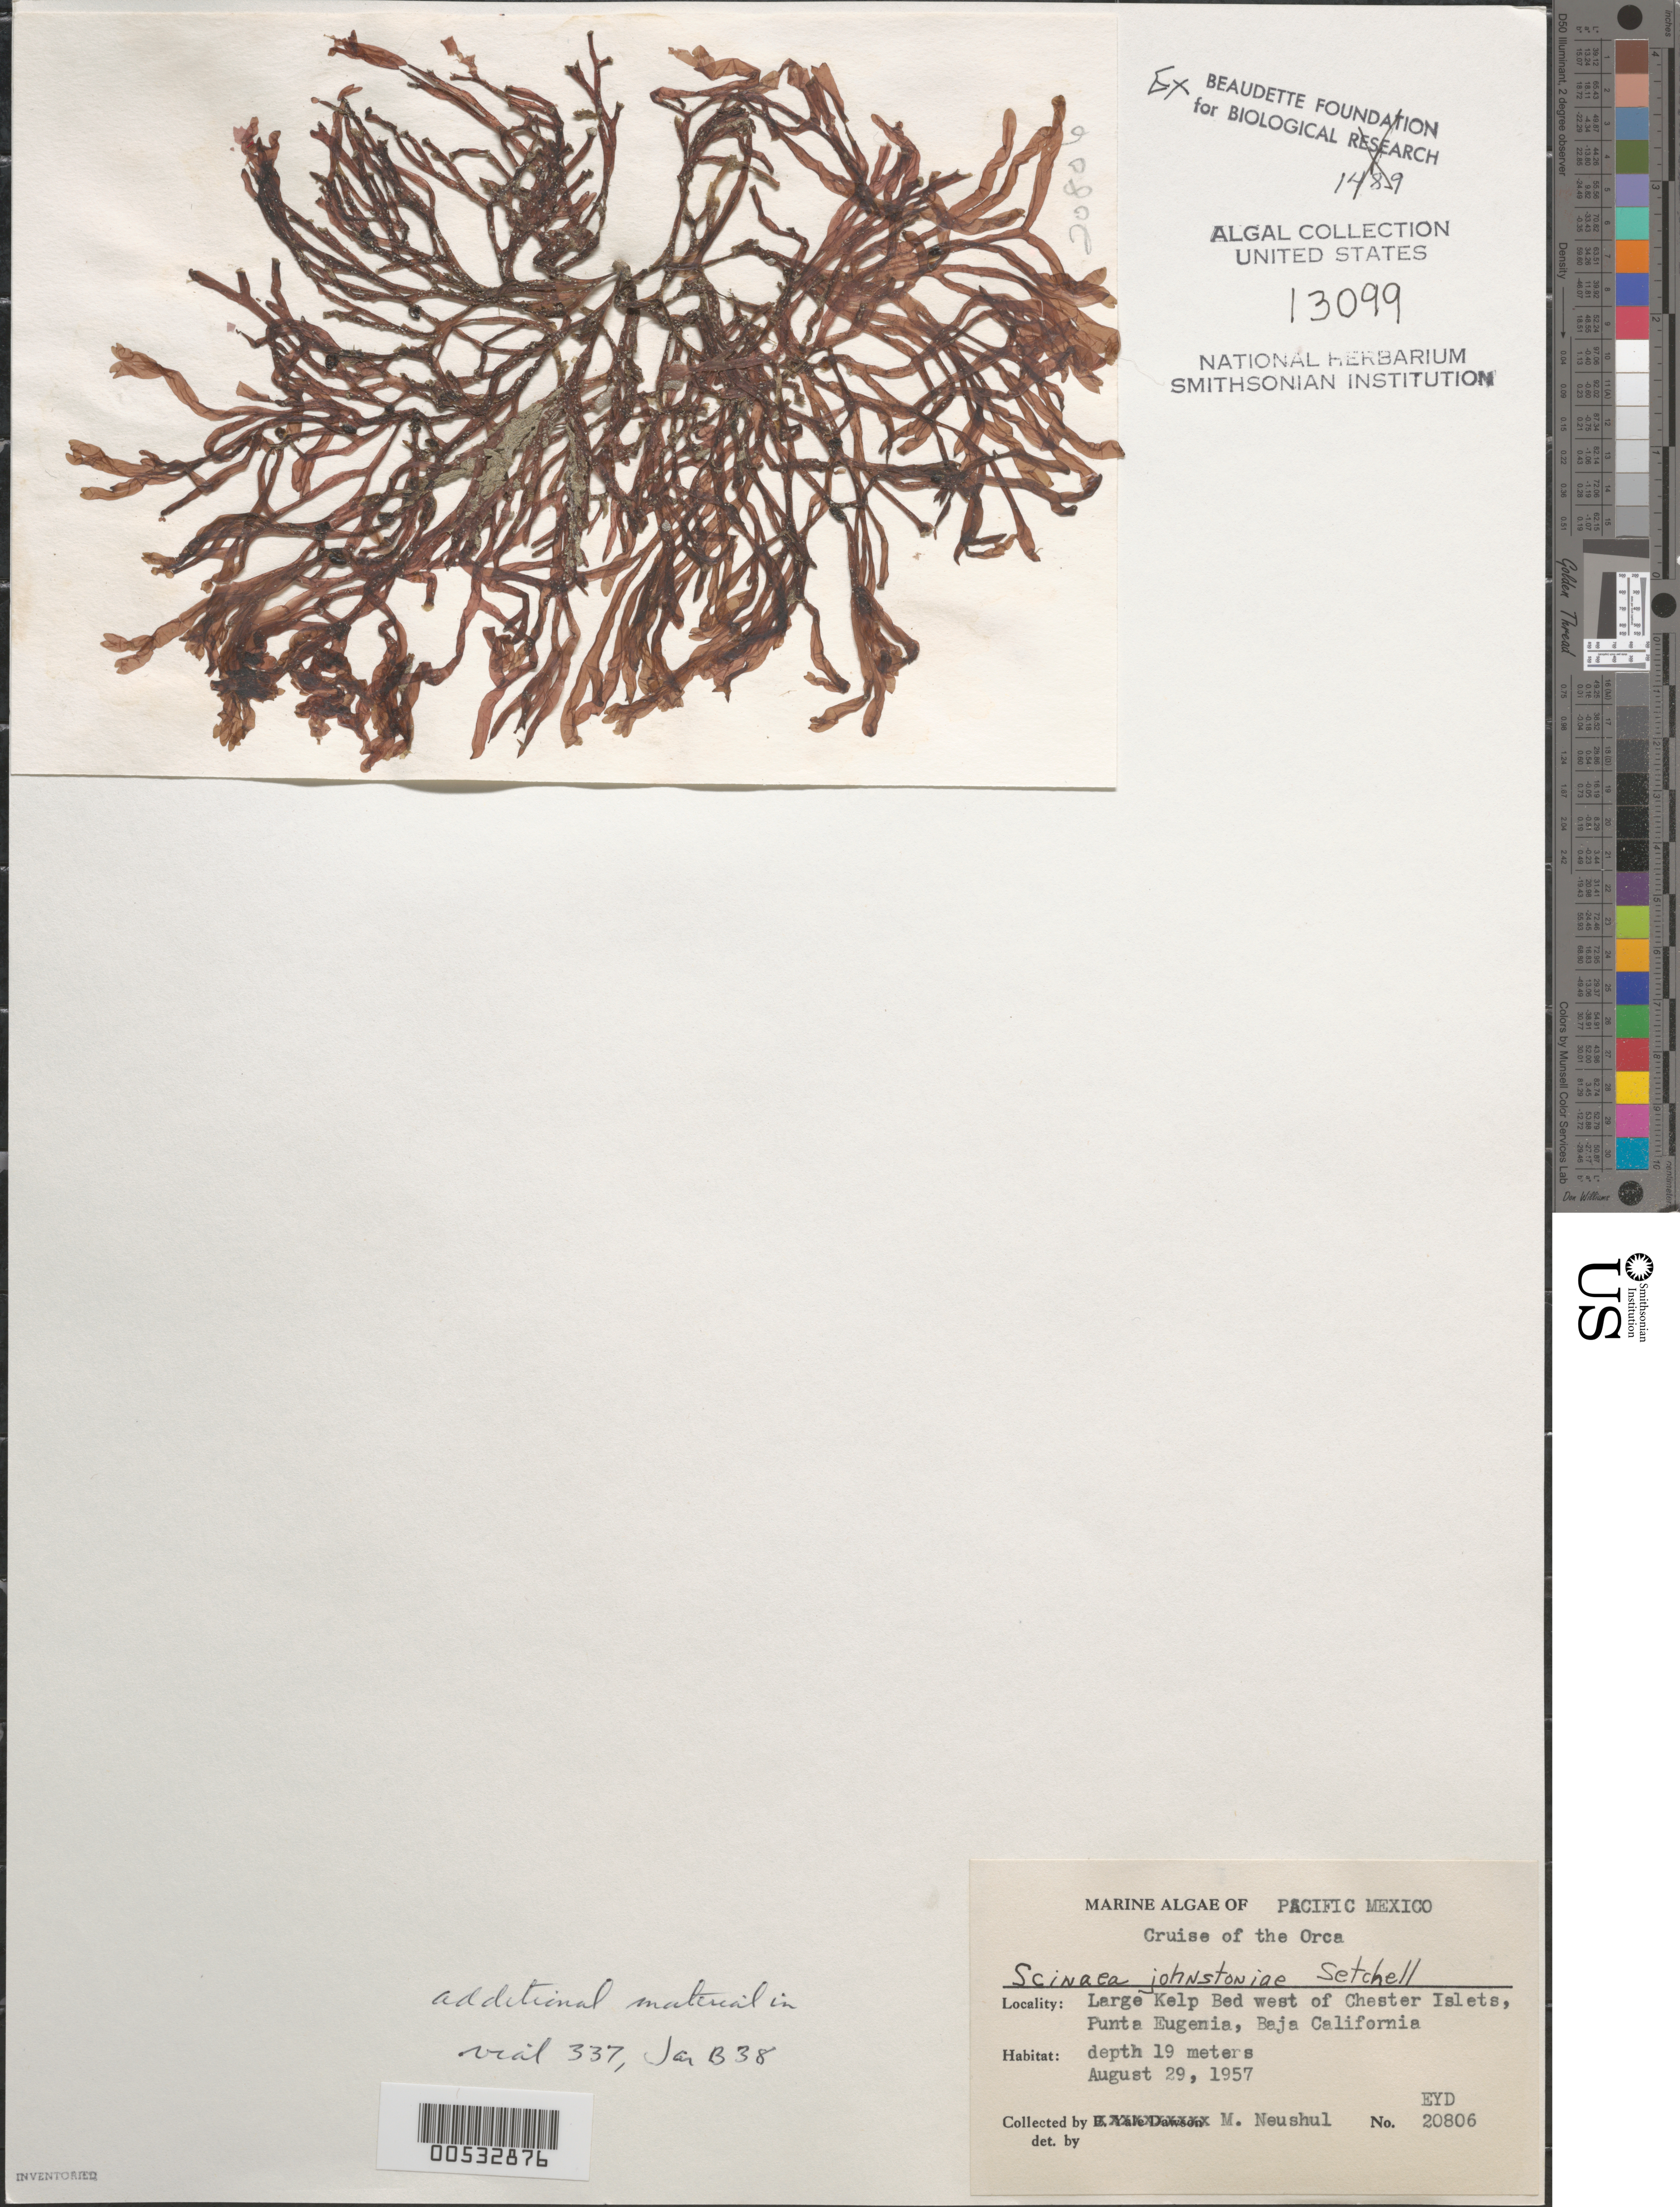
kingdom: Plantae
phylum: Rhodophyta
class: Florideophyceae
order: Nemaliales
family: Scinaiaceae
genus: Scinaia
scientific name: Scinaia johnstoniae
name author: Setch.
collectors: M. Neushul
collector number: EYD 20806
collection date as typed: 29 Aug 1957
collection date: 1957-08-29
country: Mexico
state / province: Baja California Sur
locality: Punta Eugenia, west of Chester Islets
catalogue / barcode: US 13099